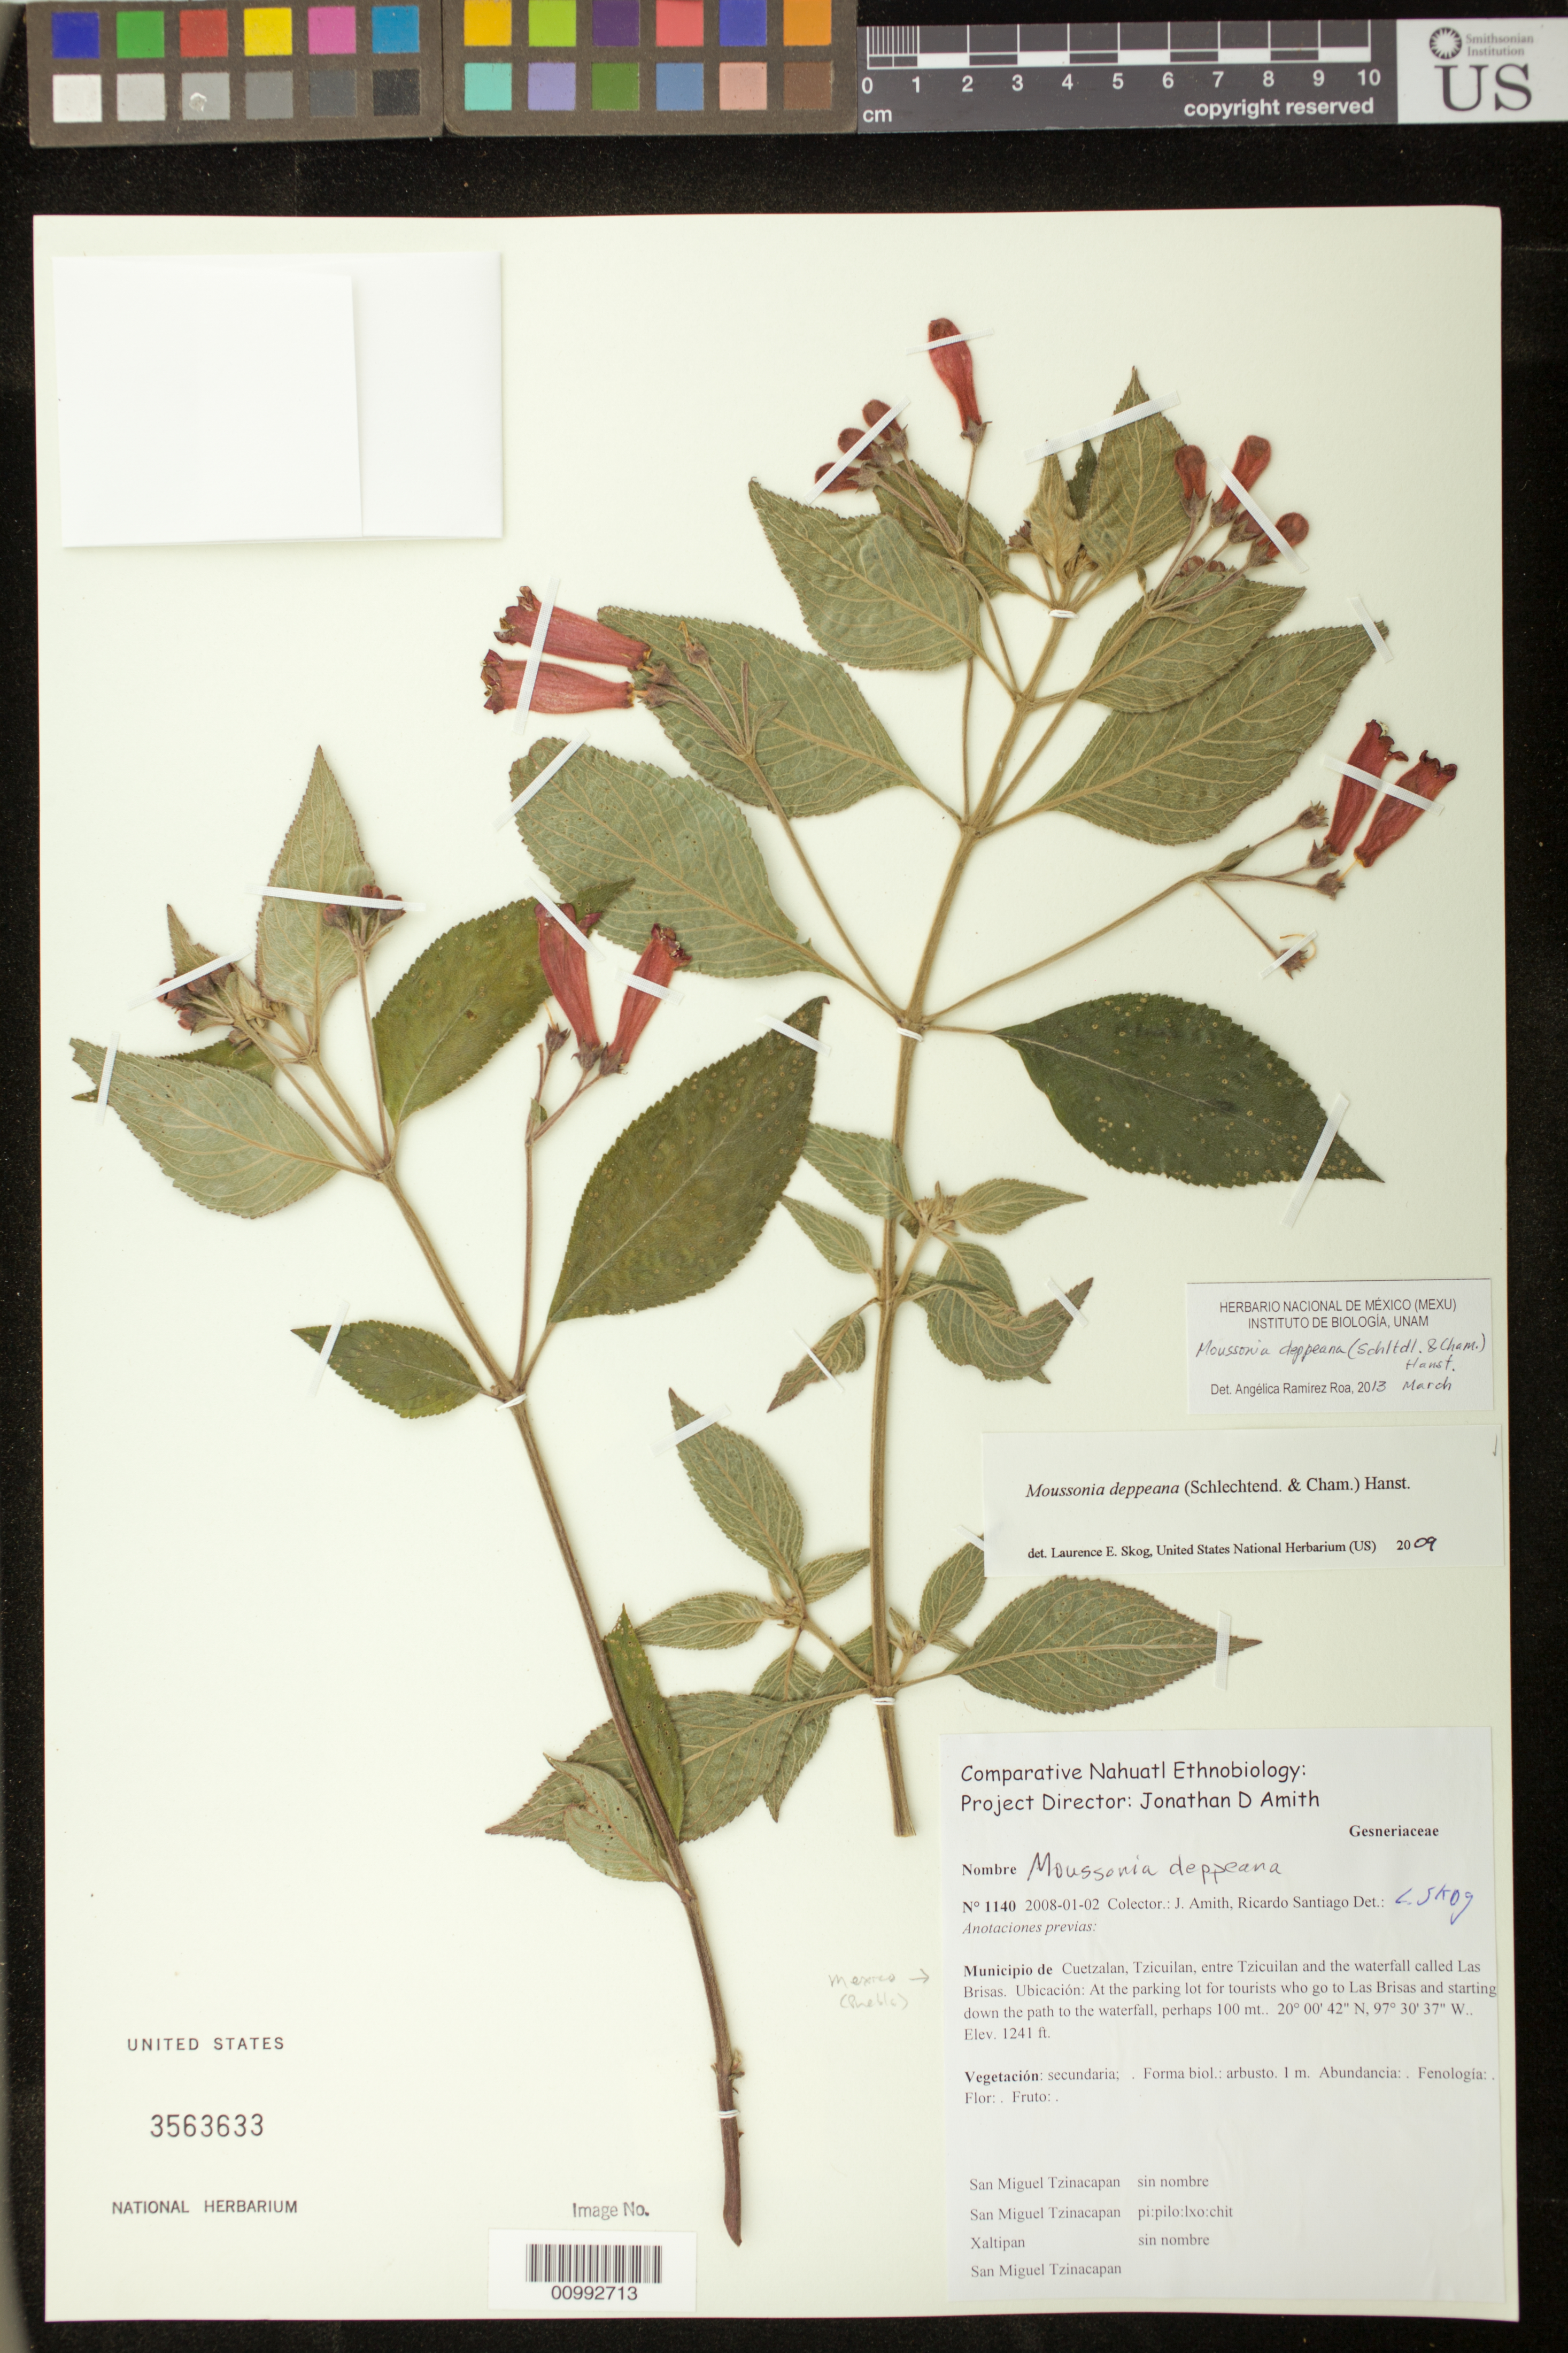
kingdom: Plantae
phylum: Tracheophyta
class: Magnoliopsida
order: Lamiales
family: Gesneriaceae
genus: Moussonia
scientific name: Moussonia deppeana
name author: (Schltdl. & Cham.) Klotzsch ex Hanst.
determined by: Ramírez-Roa, A.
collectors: J. D. Amith & R. Santiago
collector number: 1140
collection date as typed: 02 Jan 2008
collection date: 2008-01-02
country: Mexico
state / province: Puebla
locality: Mpio. De Cuetzalan, Tzicuilan, entre Tzicuilan and the waterfall called Las Brisas. Ubicación: at the parking lot for tourists who go to Las Brisas and starting down the path to the waterfall, perhaps 100 m.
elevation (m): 378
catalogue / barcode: US 3563633